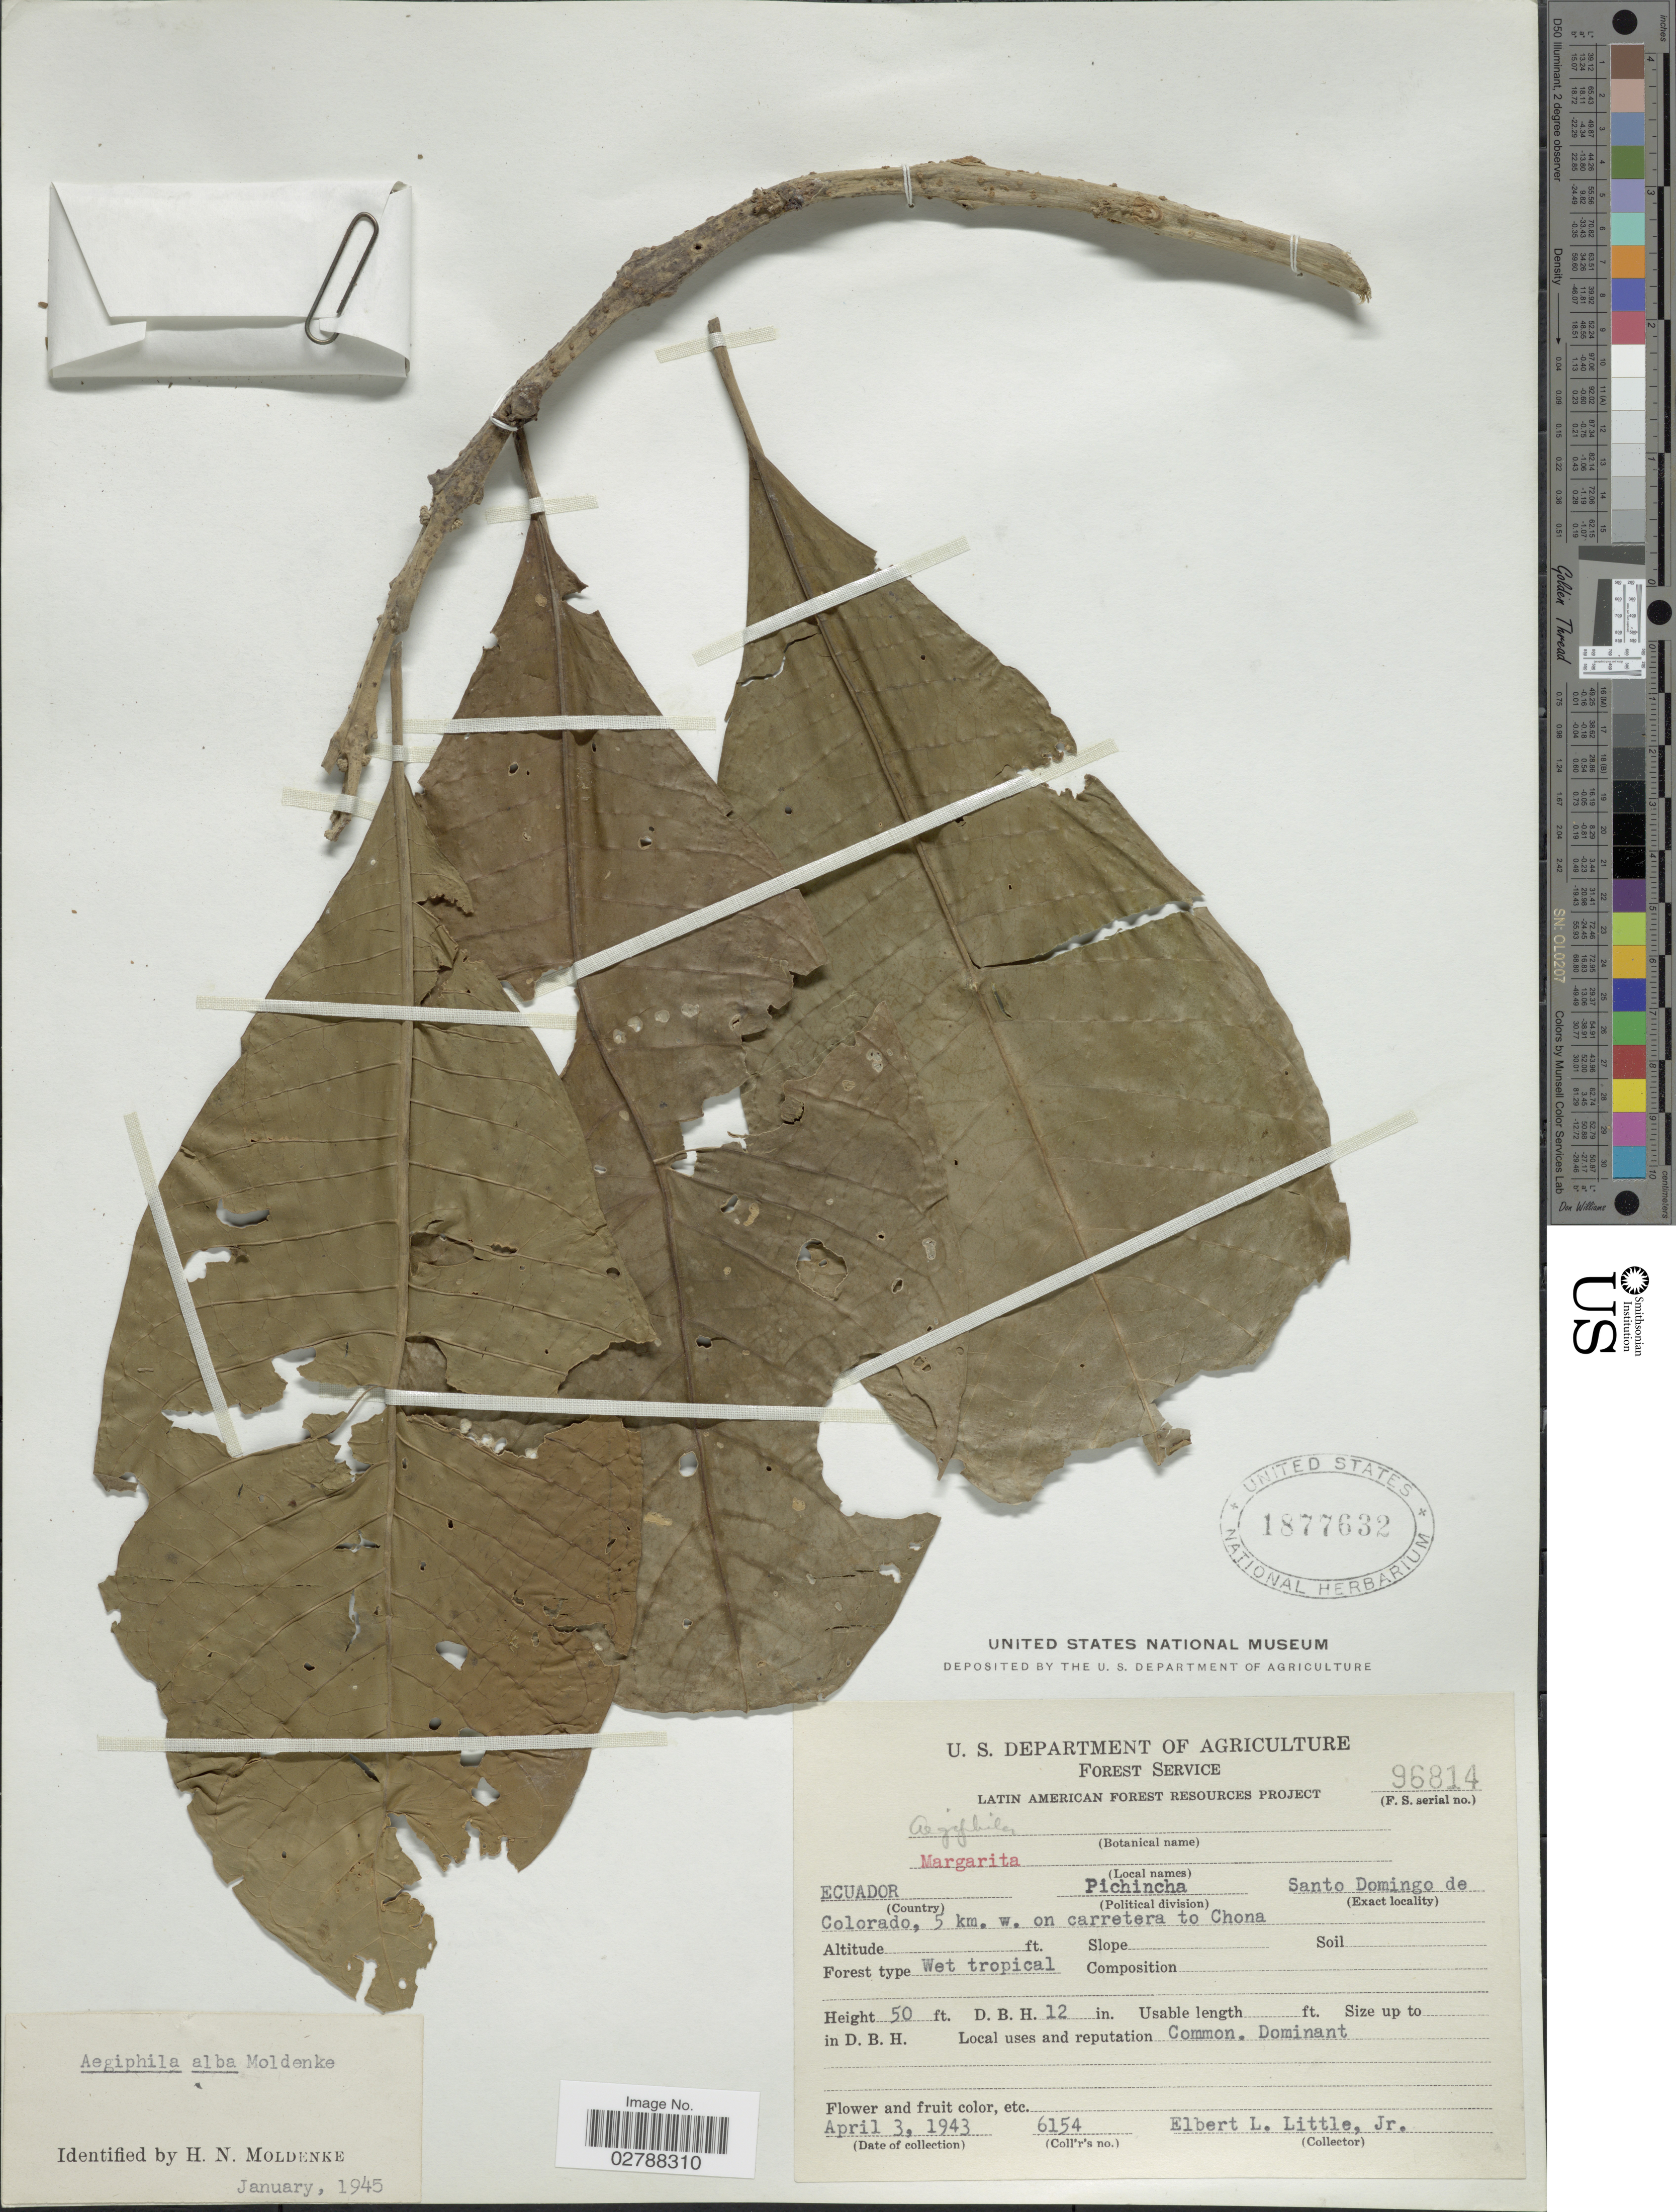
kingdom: Plantae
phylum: Tracheophyta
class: Magnoliopsida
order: Lamiales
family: Lamiaceae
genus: Aegiphila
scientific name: Aegiphila alba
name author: Moldenke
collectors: E. L. Little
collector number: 6154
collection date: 1943-04-03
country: Ecuador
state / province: Pichincha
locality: Santo Domingo de Colorado, 5 km. w. on carretera do Chona.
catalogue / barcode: US 1877632